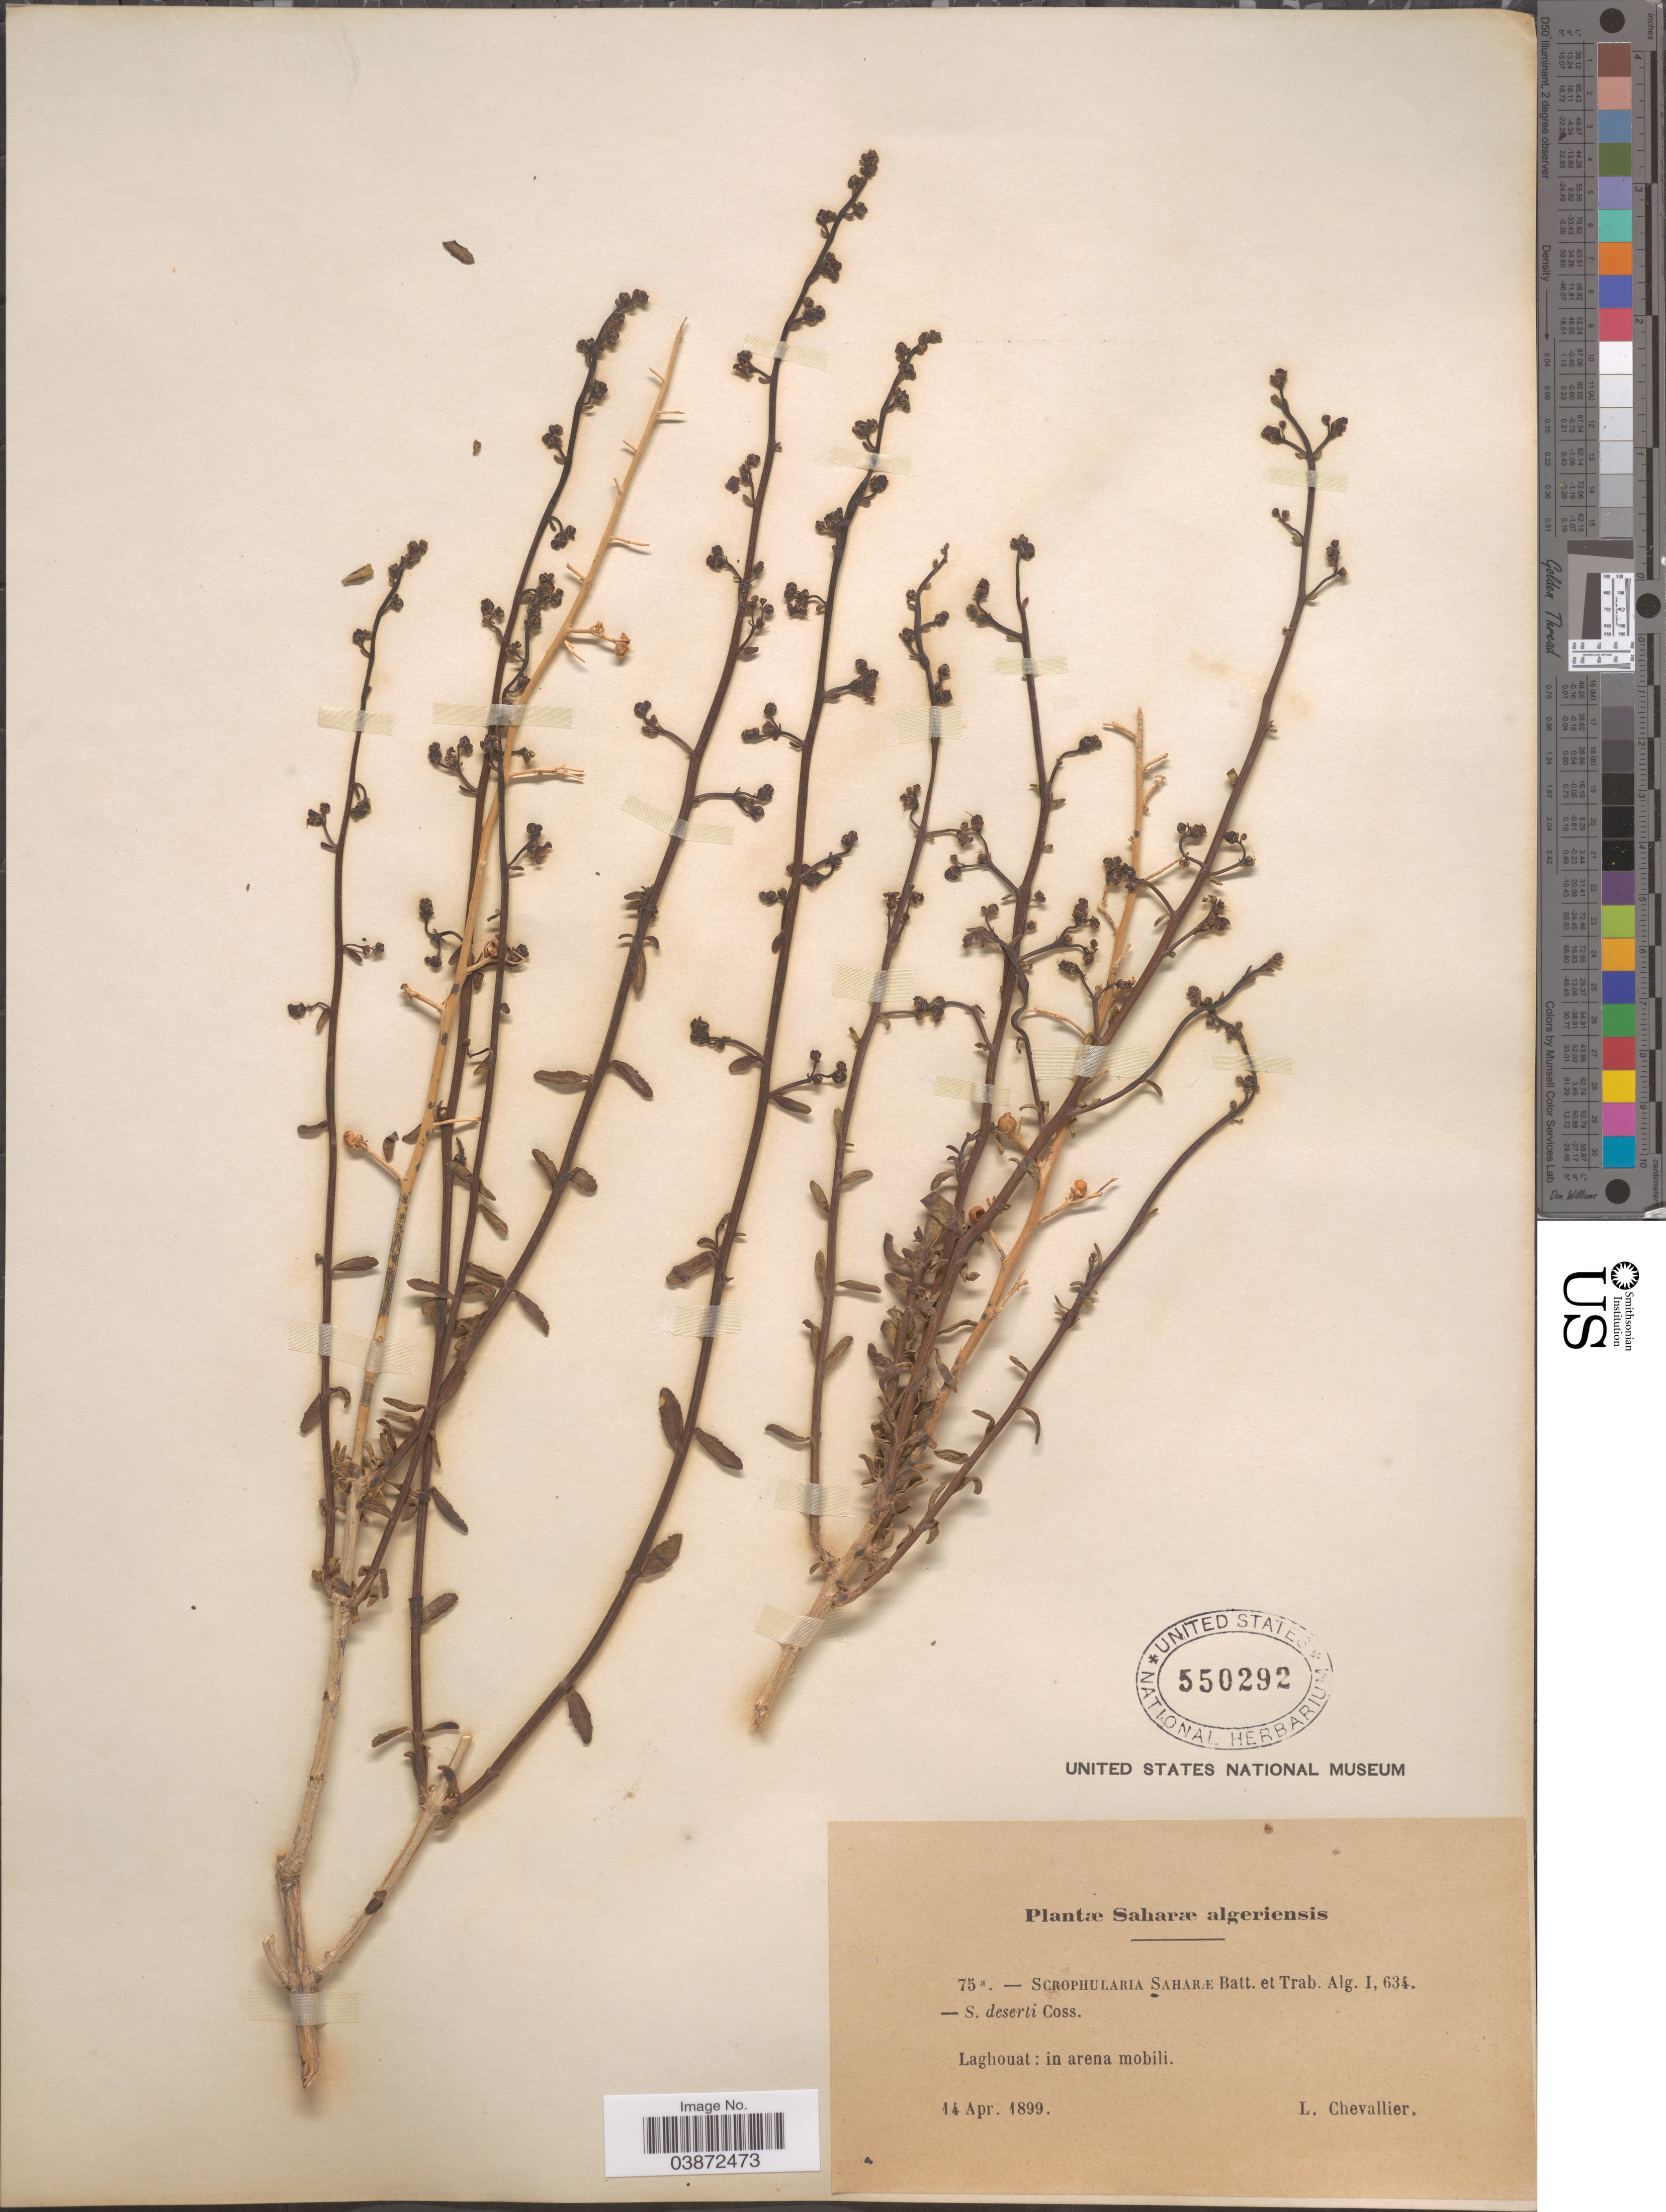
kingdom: Plantae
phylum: Tracheophyta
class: Magnoliopsida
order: Lamiales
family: Scrophulariaceae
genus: Scrophularia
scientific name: Scrophularia saharae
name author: Batt.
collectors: L. Chevallier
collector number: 75a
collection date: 1899-04-14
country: Algeria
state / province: Laghouat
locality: Saharæ algeriensis.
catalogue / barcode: US 550292